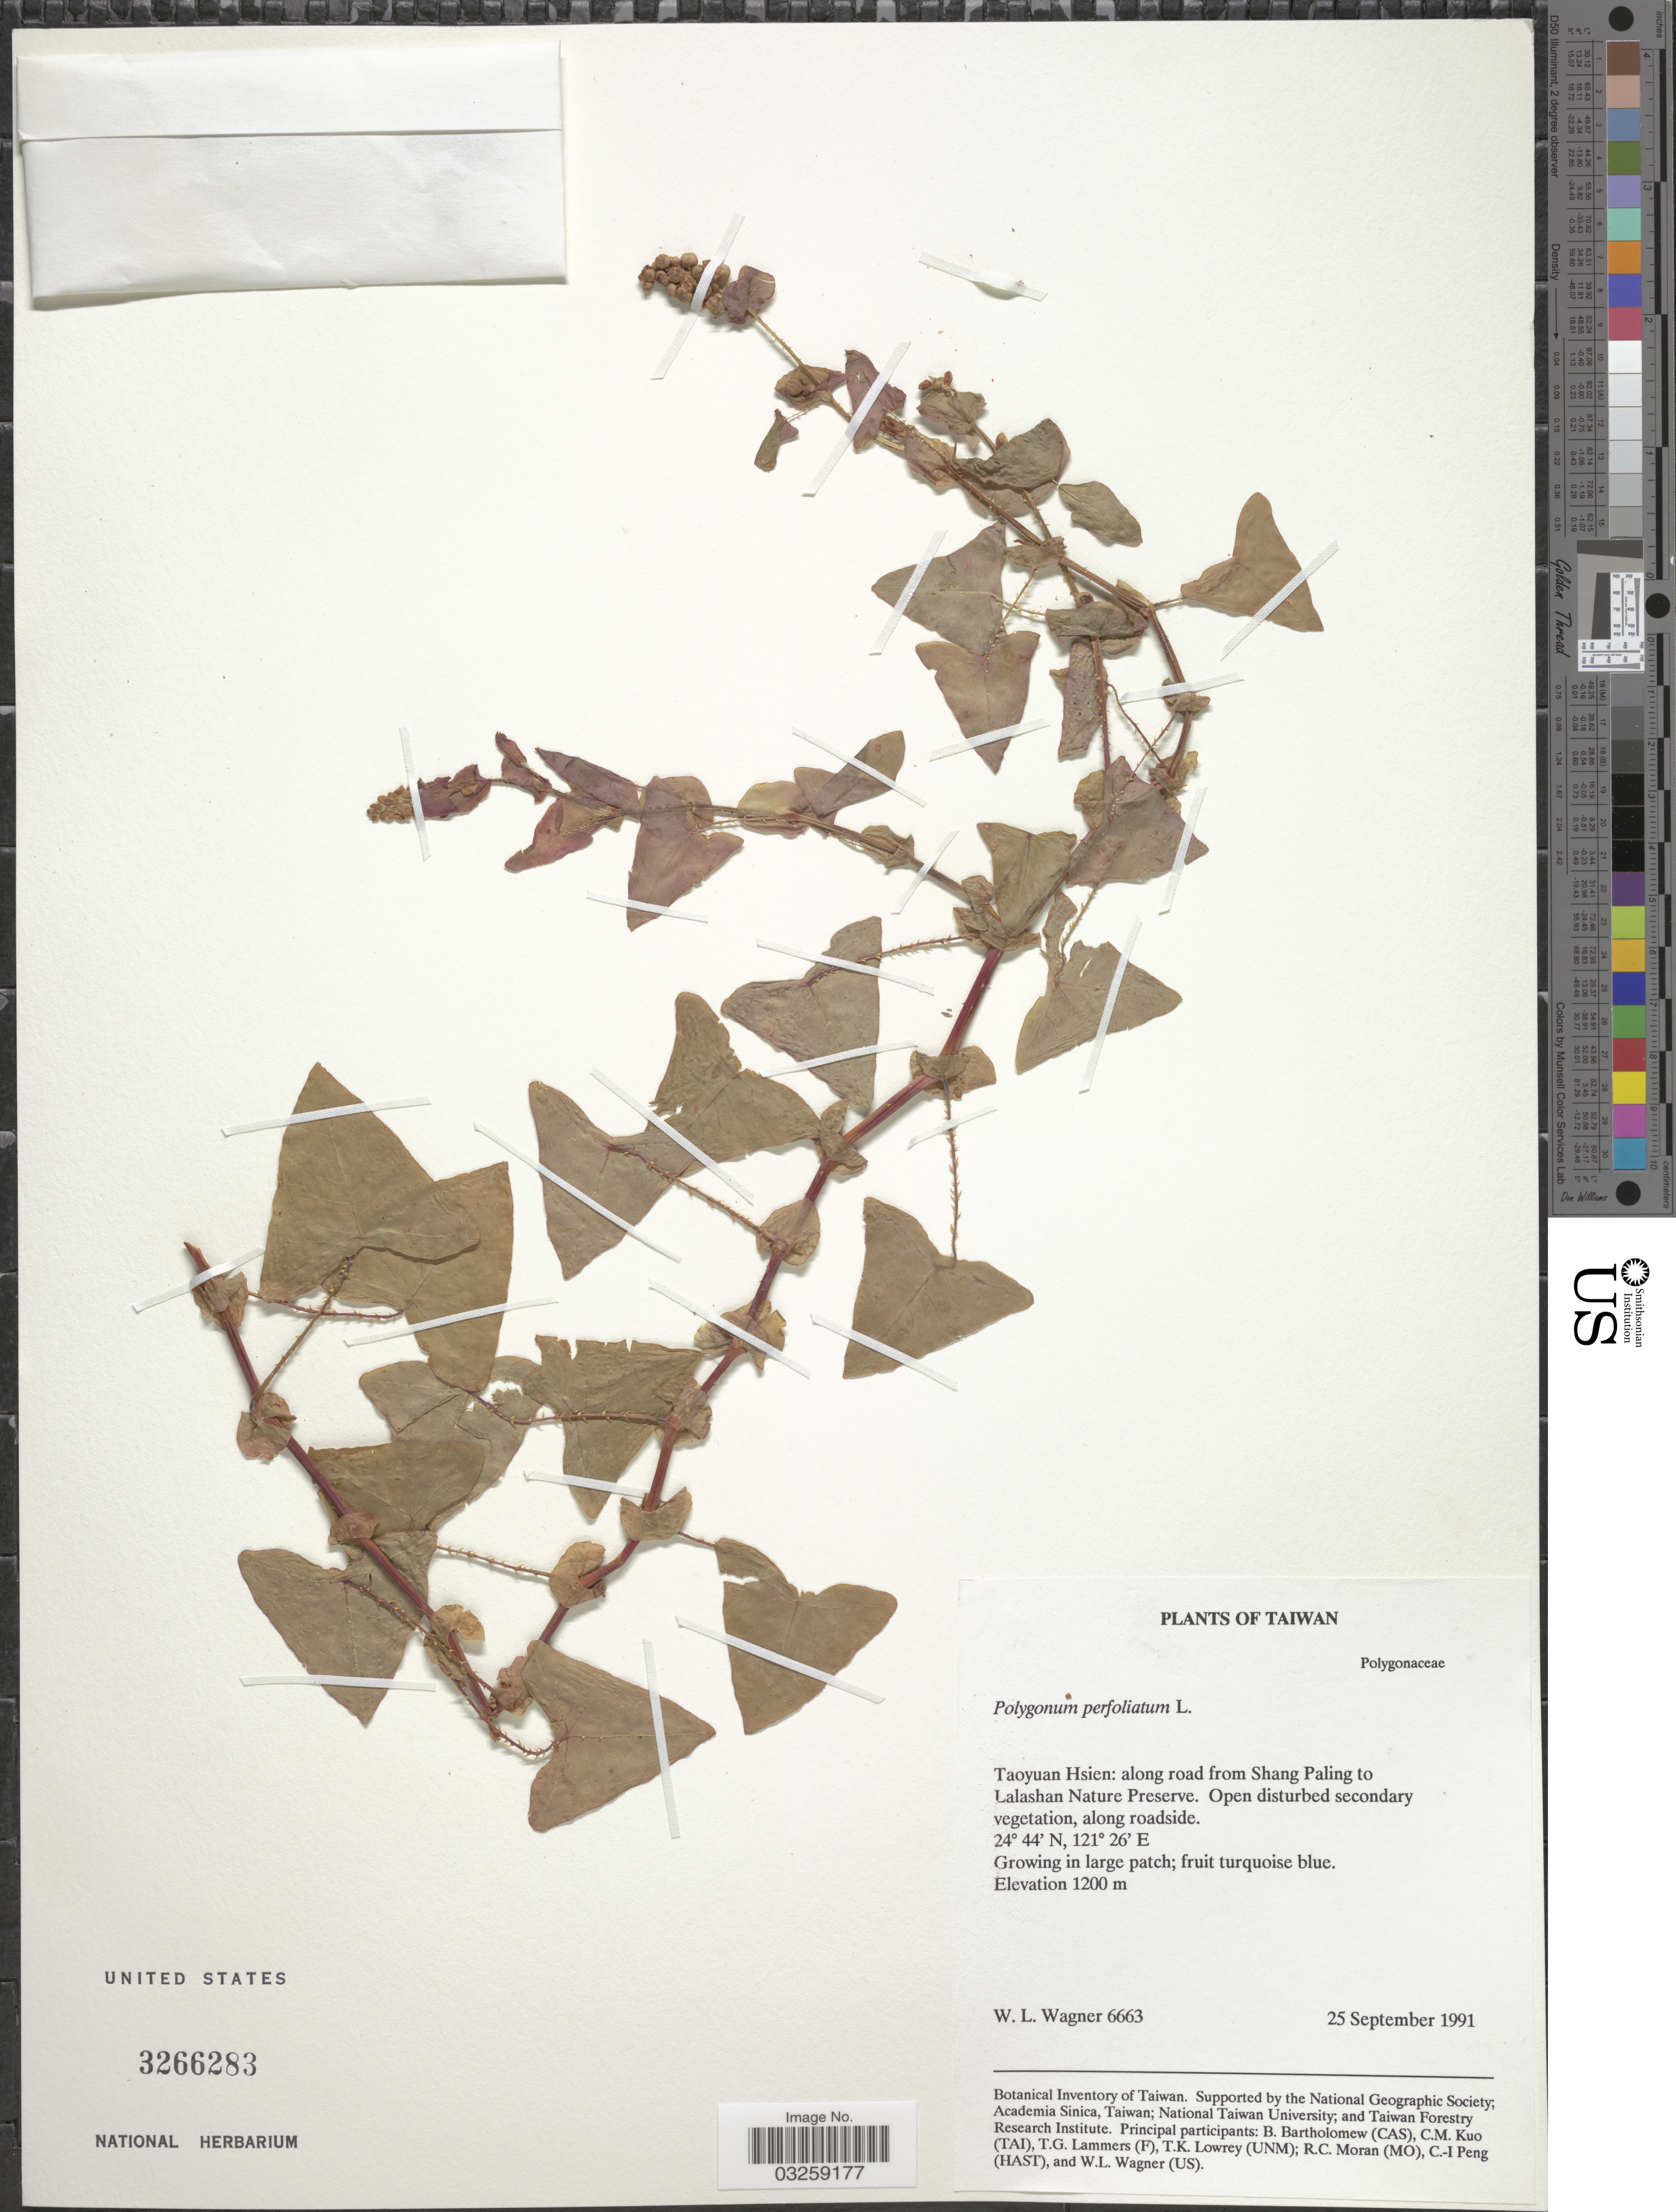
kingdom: Plantae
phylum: Tracheophyta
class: Magnoliopsida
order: Caryophyllales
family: Polygonaceae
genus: Polygonum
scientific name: Polygonum perfoliatum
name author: L.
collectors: W. L. Wagner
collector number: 6663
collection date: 1991-09-25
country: Taiwan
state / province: Taoyuan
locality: Taoyuan Hsien: along road from Shang Paling to Lalashan Nature Reserve. Along roadside.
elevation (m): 1200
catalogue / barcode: US 3266283